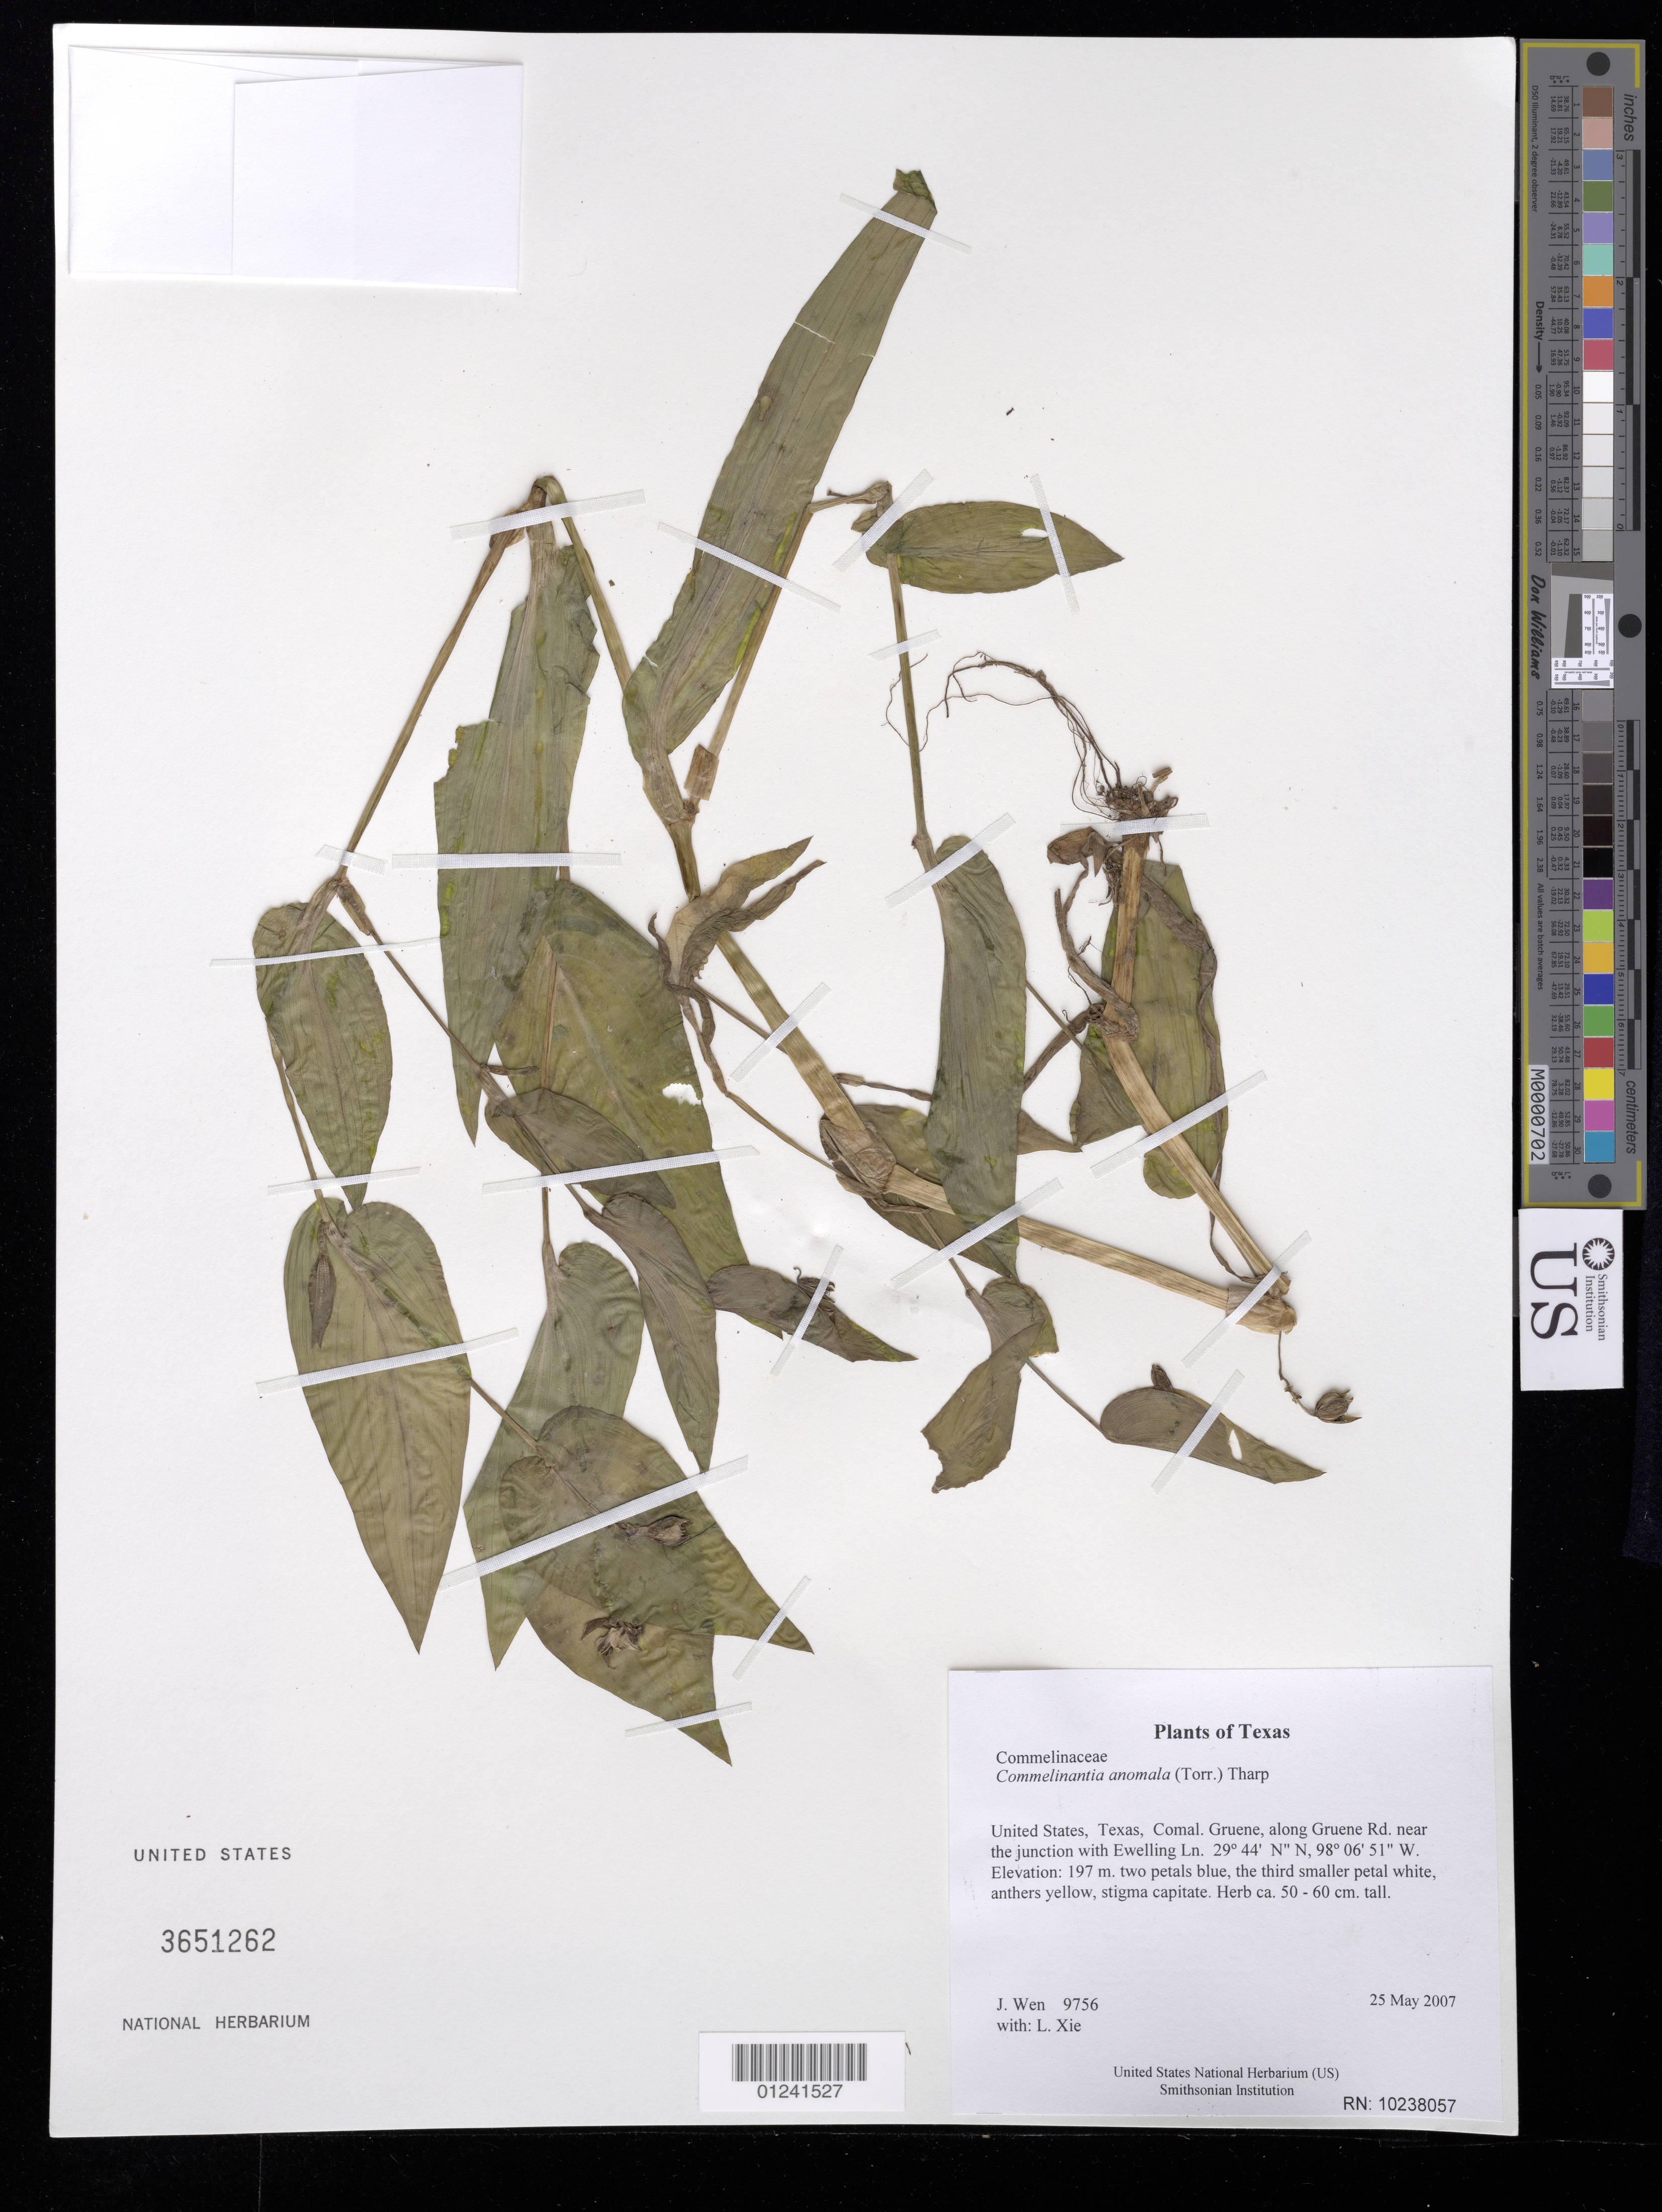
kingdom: Plantae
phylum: Tracheophyta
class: Liliopsida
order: Commelinales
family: Commelinaceae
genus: Tinantia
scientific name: Tinantia anomala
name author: (Torr.) C.B. Clarke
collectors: J. Wen & L. Xie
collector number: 9756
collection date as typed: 25 May 2007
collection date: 2007-05-25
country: United States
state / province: Texas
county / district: Comal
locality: Gruene, along Gruene Rd. near the junction with Ewelling Ln.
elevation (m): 197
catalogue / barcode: US 3651262